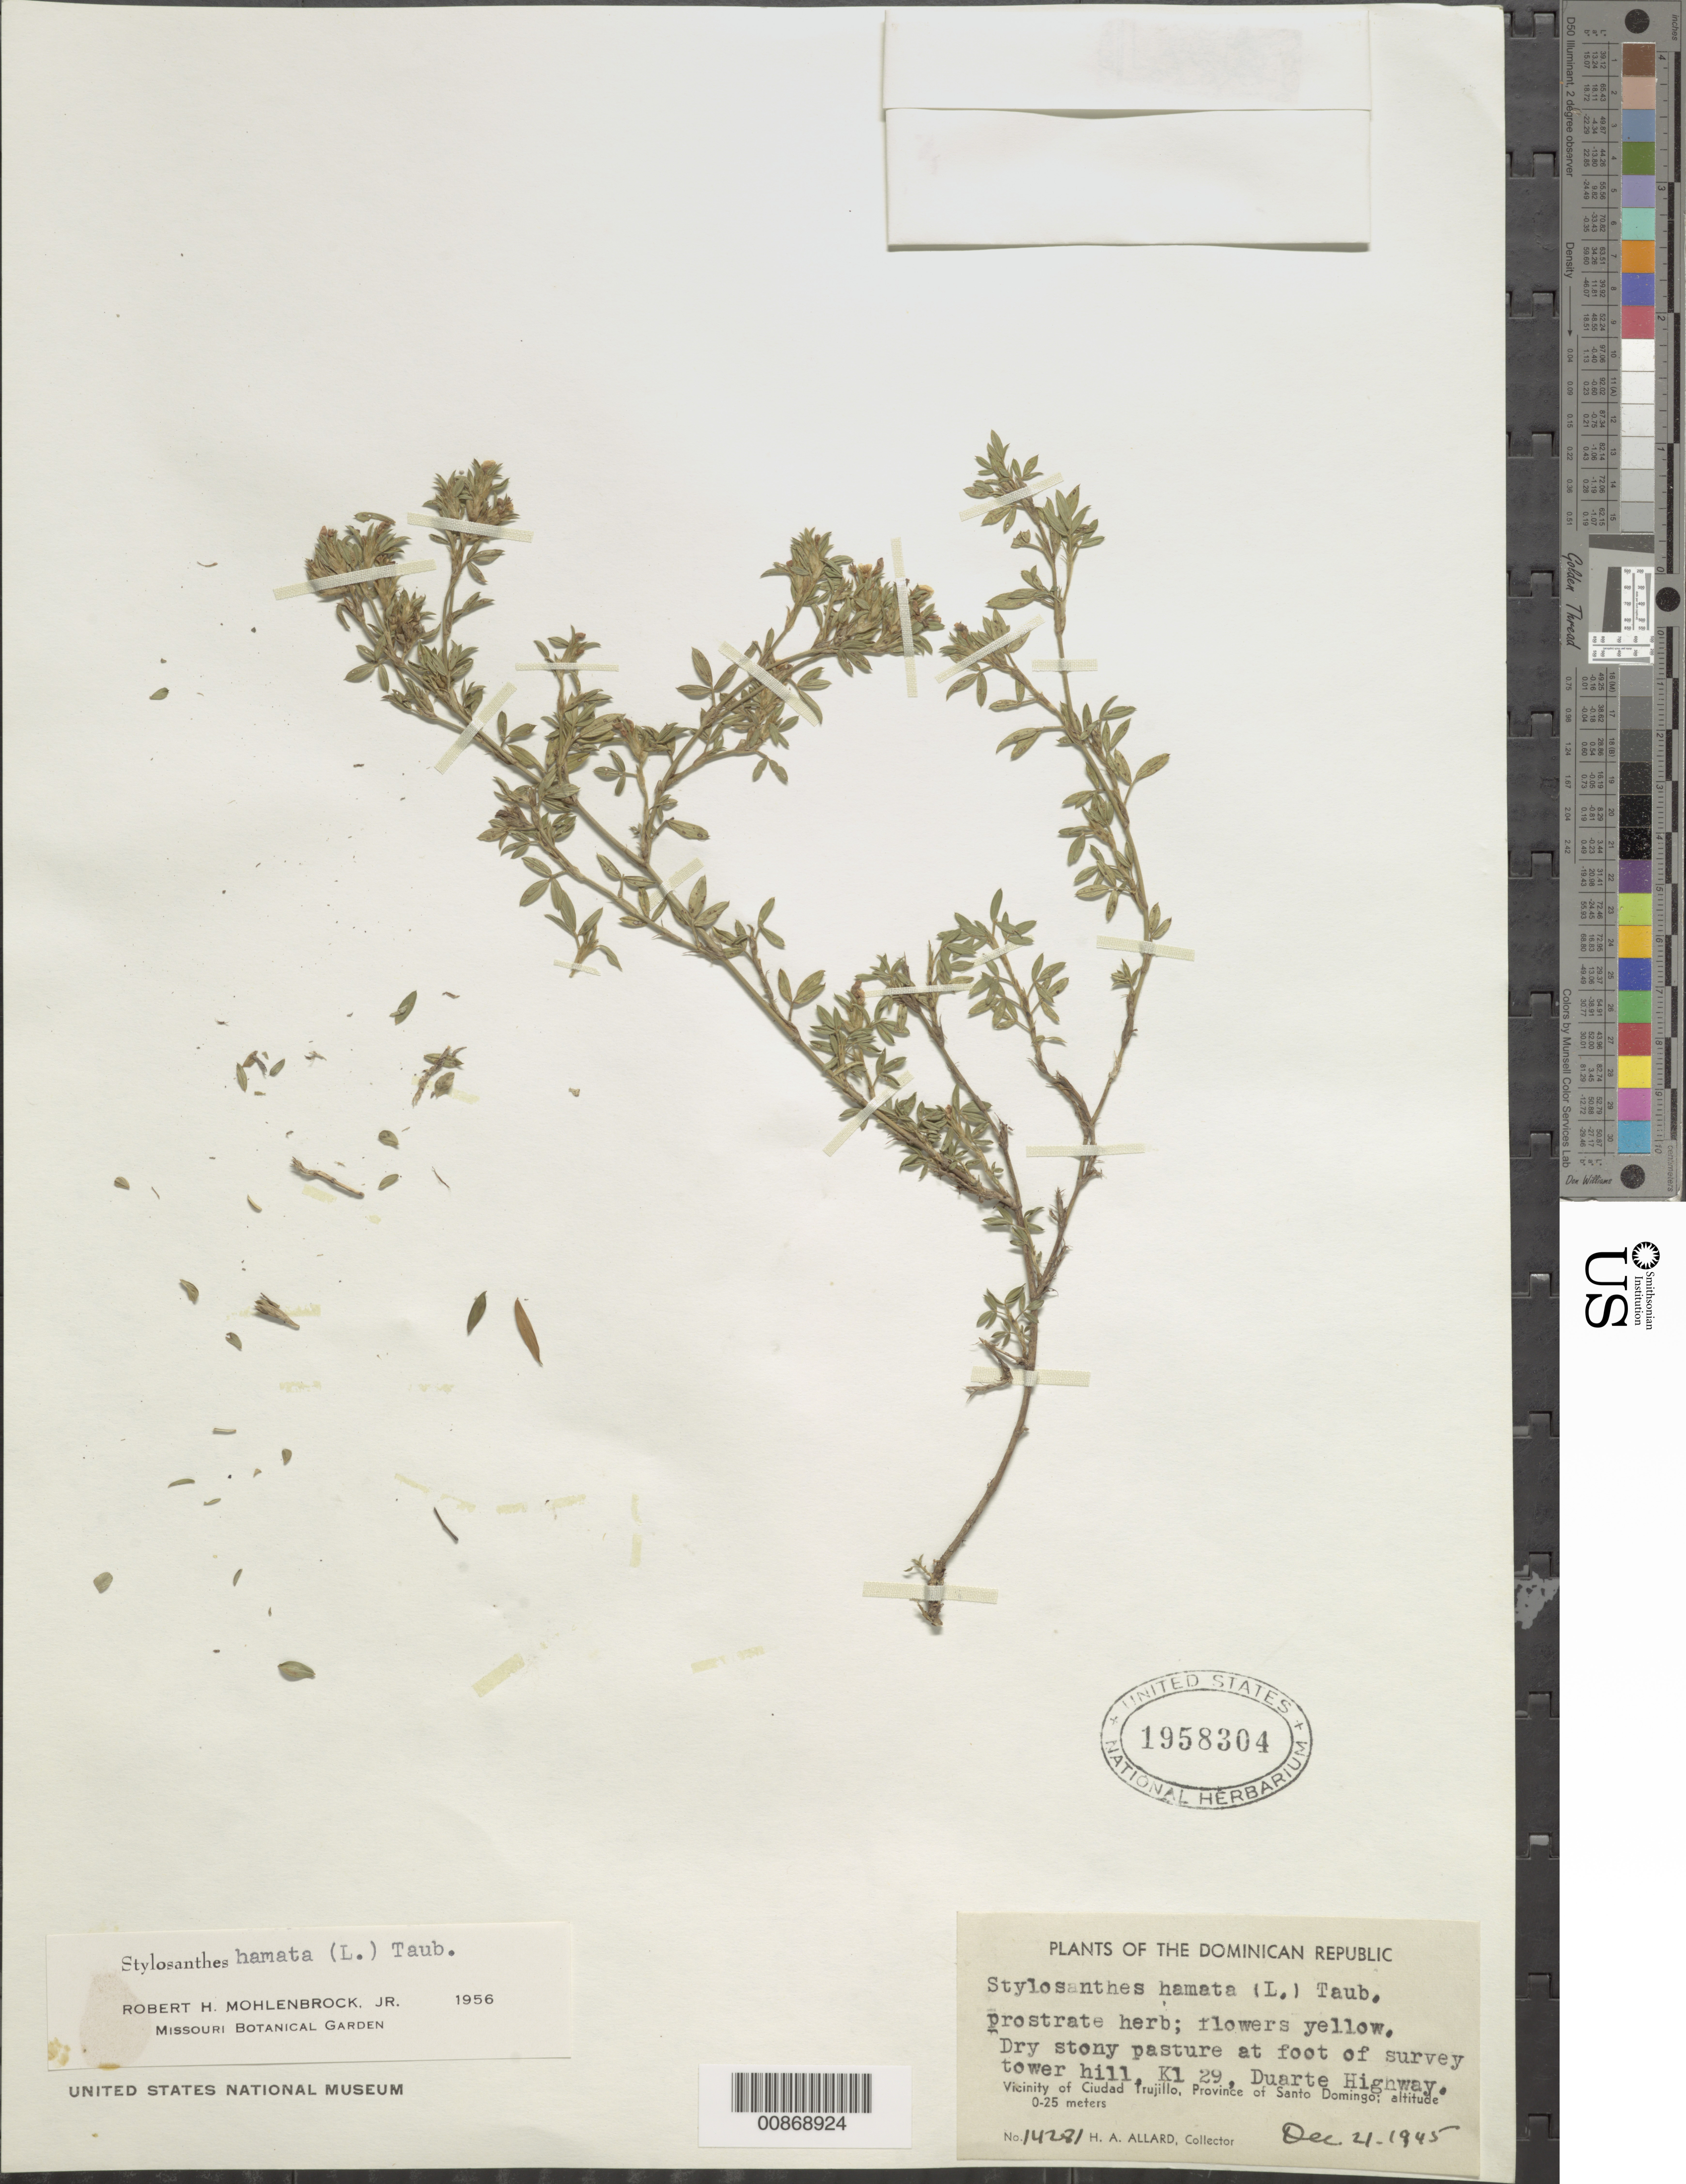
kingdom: Plantae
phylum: Tracheophyta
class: Magnoliopsida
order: Fabales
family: Fabaceae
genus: Stylosanthes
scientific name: Stylosanthes hamata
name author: (L.) Taub.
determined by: Mohlenbrock, Robert H., Jr.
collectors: H. A. Allard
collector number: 14281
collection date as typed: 21 Dec 1945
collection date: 1945-12-21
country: Dominican Republic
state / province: Distrito Nacional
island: Hispaniola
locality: Vicinity of Ciudad Trujillo, Province of Santo Domingo (obsolete). At foot of survey tower hill, km. 29, Duarte Highway.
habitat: Dry stony pasture at foot of hill.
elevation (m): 0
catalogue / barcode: US 1958304